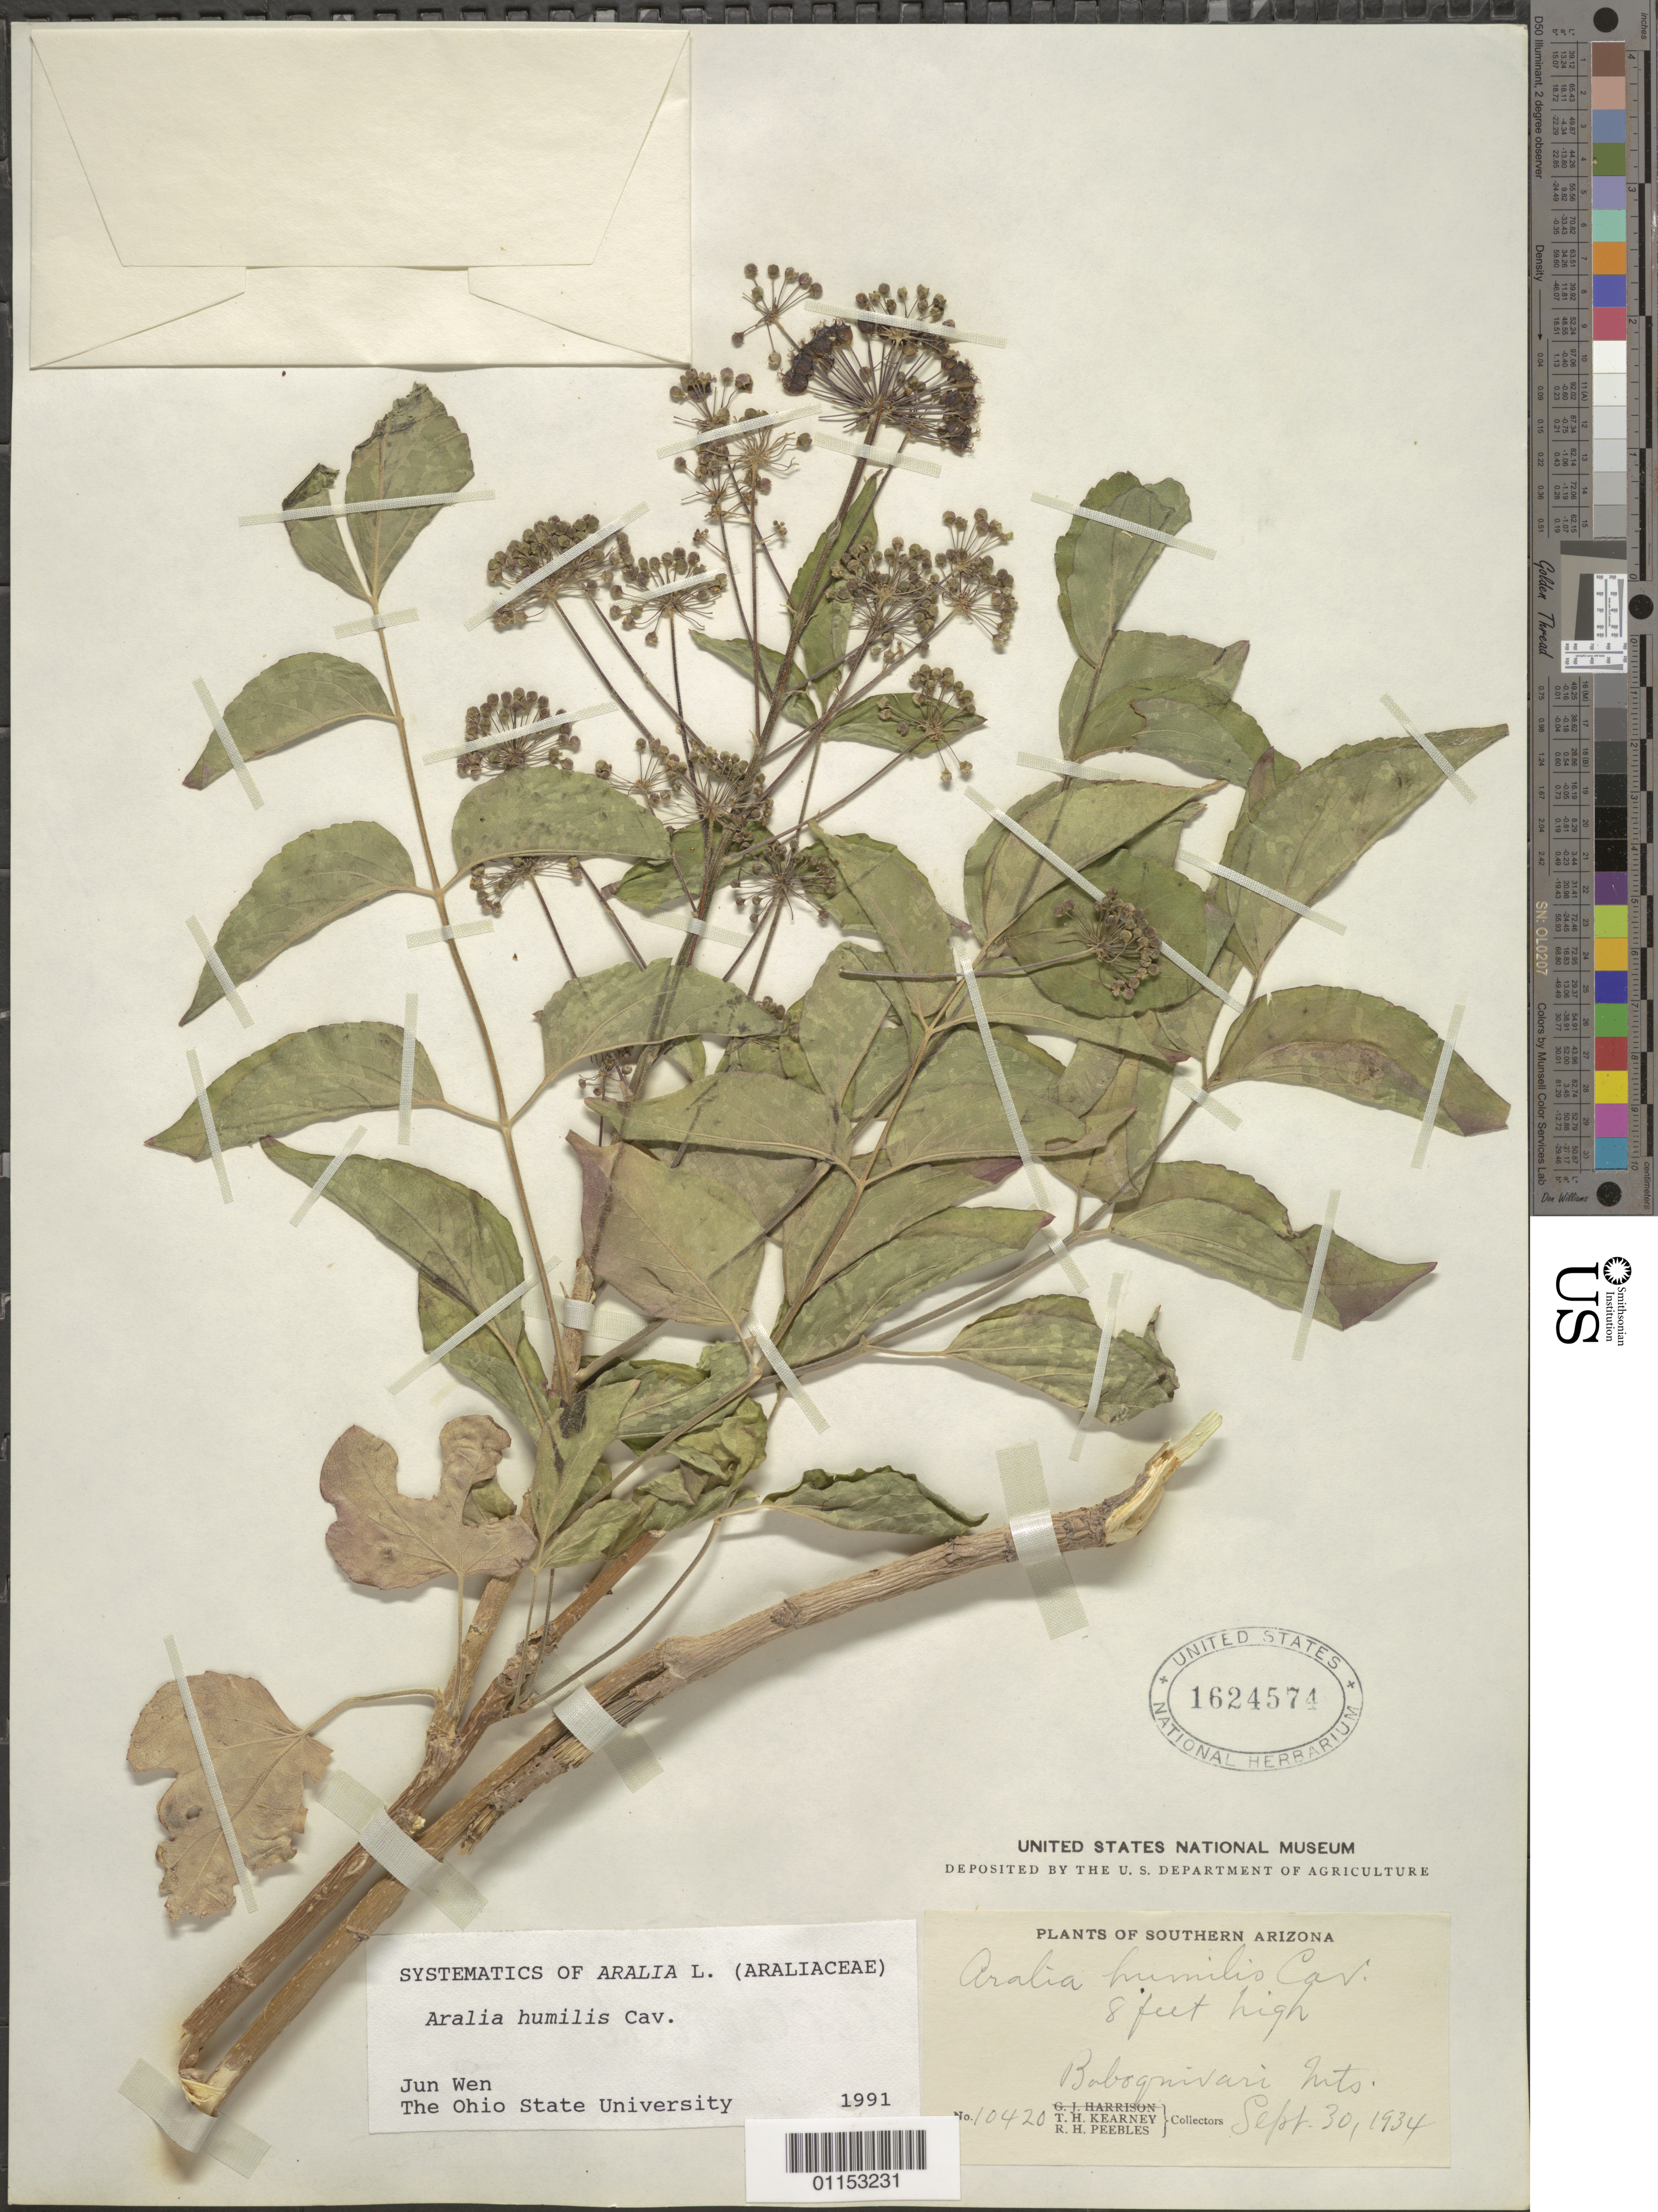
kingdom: Plantae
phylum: Tracheophyta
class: Magnoliopsida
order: Apiales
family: Araliaceae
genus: Aralia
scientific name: Aralia hispida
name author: Vent.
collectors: T. H. Kearney & R. H. Peebles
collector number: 10420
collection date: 1934-09-30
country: United States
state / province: Arizona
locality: Baboquivari Mts.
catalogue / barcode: US 1624574